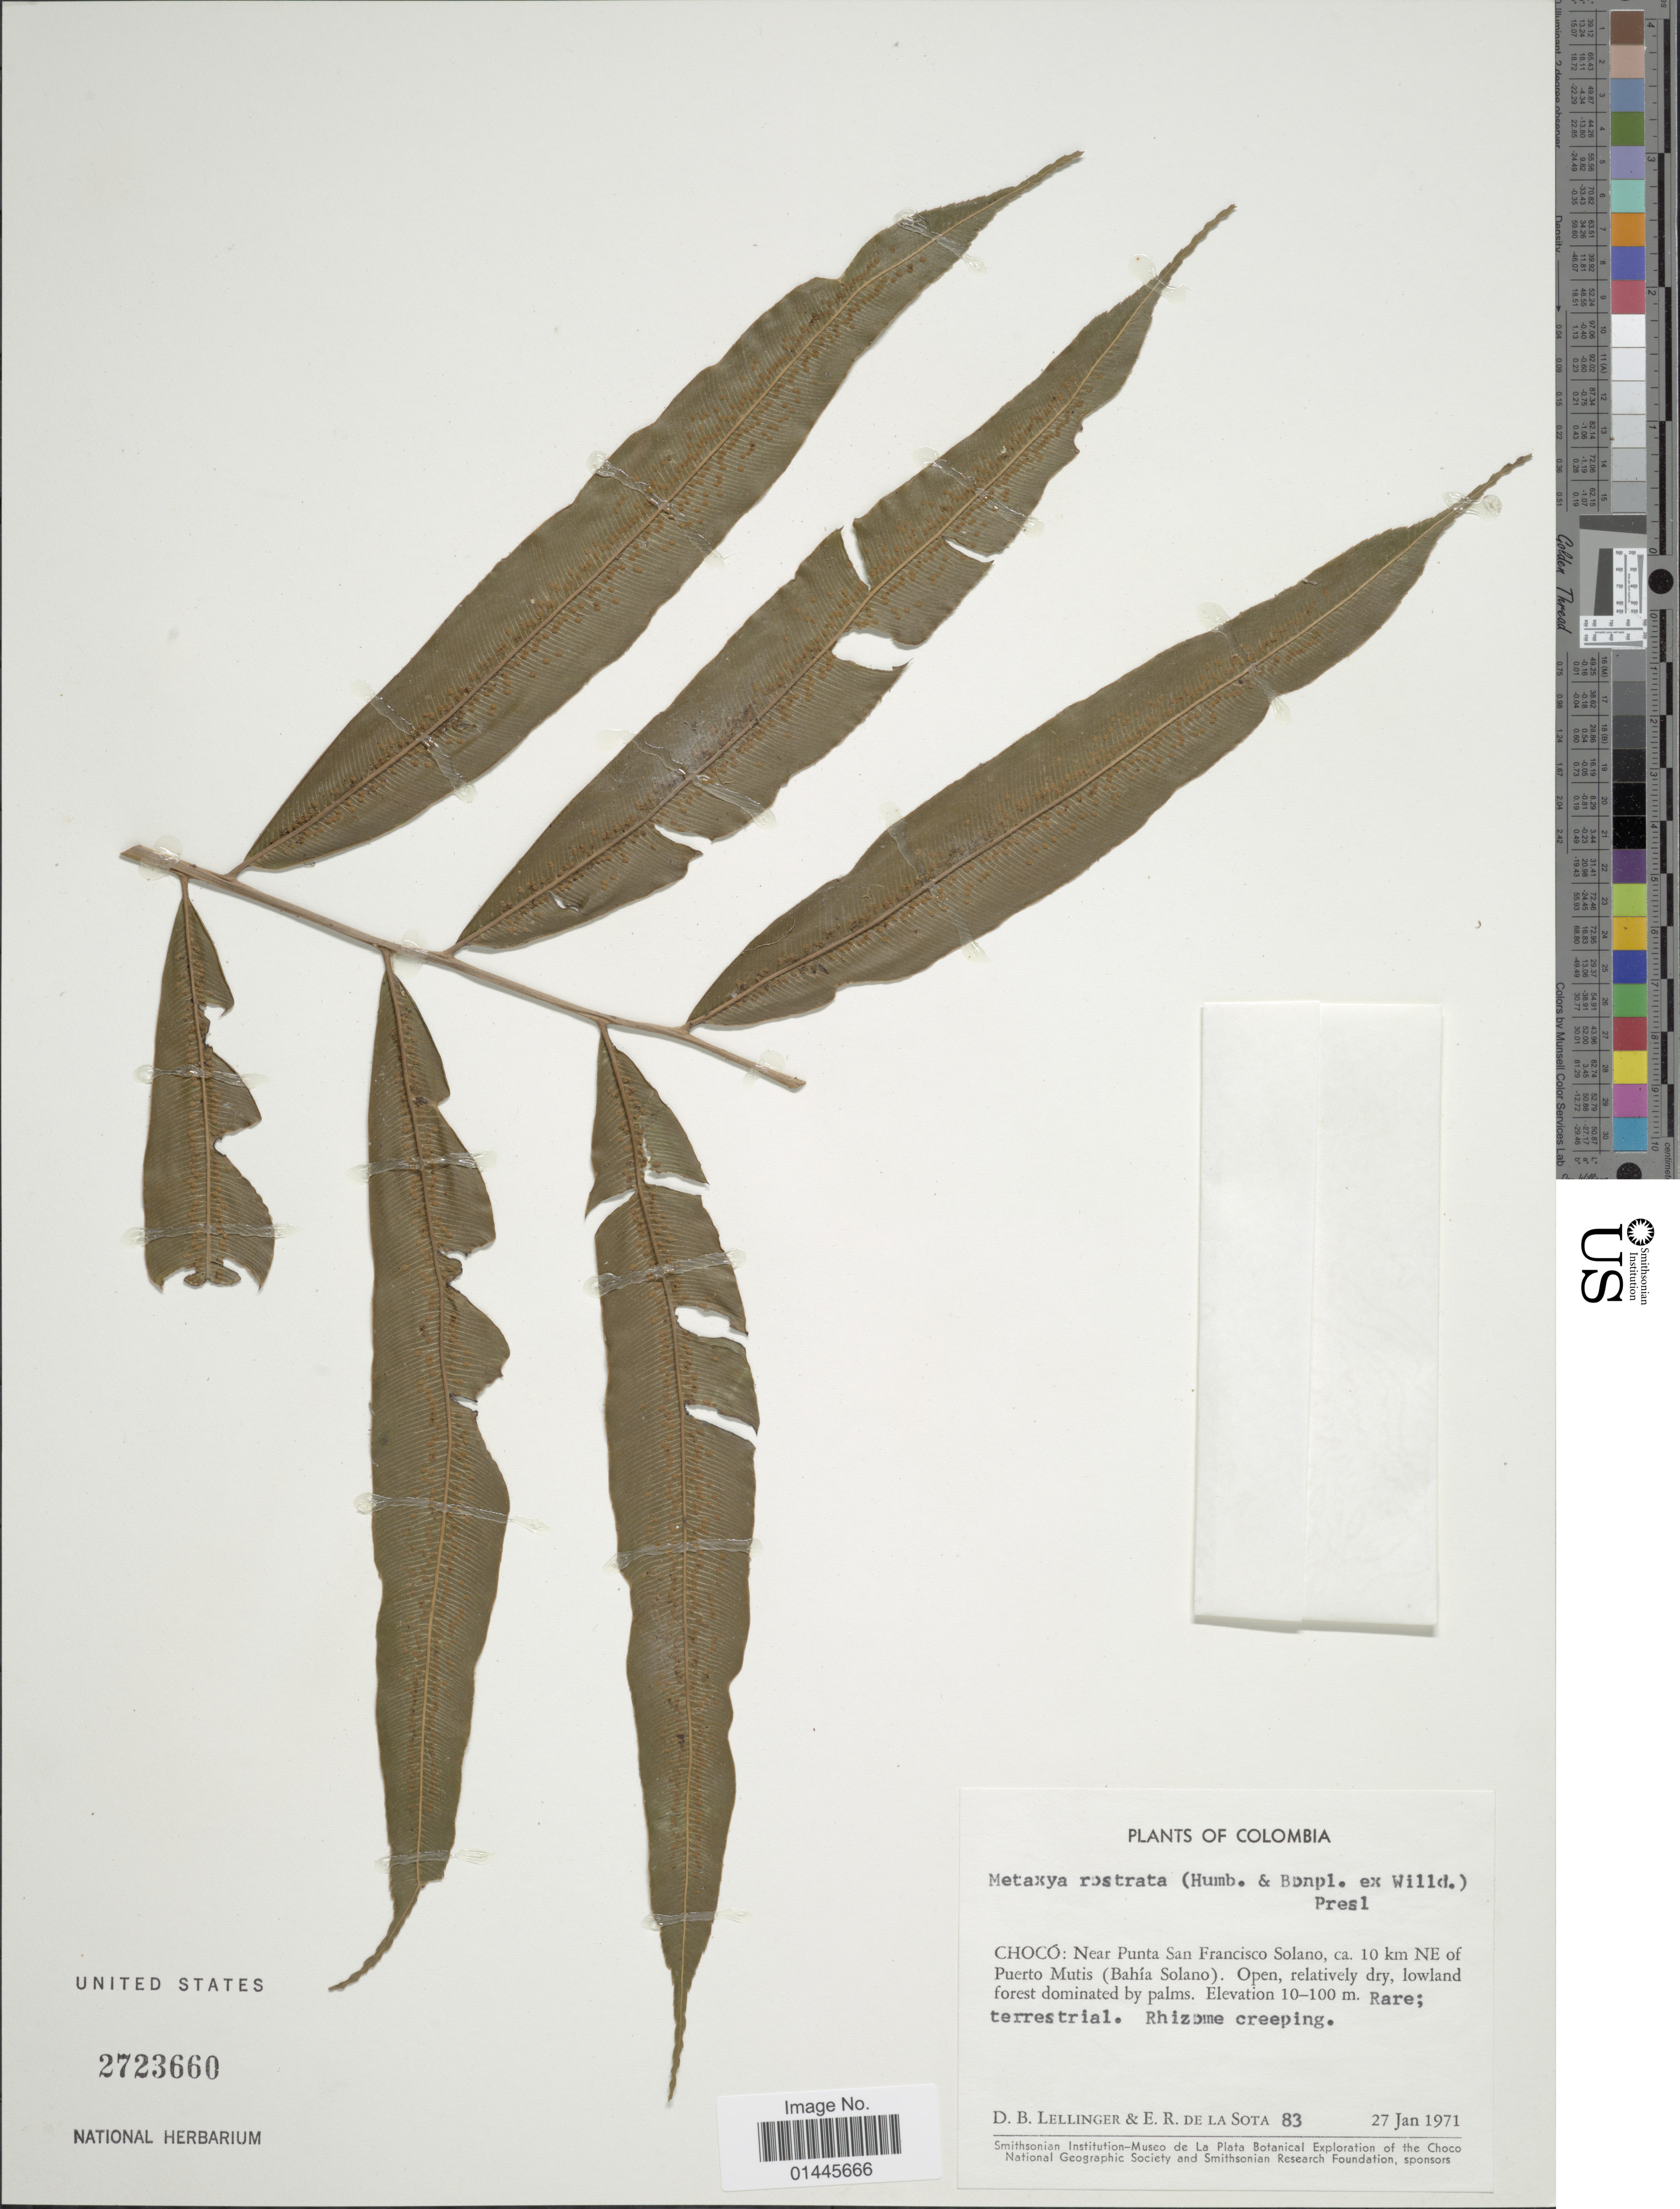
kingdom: Plantae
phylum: Tracheophyta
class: Polypodiopsida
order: Cyatheales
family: Metaxyaceae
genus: Metaxya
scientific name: Metaxya rostrata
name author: (Kunth) C. Presl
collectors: D. B. Lellinger & E. R. de la Sota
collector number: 83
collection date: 1971-01-27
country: Colombia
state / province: Chocó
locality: Near Punta San Francisco Solano, ca. 10 km NE of Puerto Mutis (Bahia Solano).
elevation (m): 10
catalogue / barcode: US 2723660